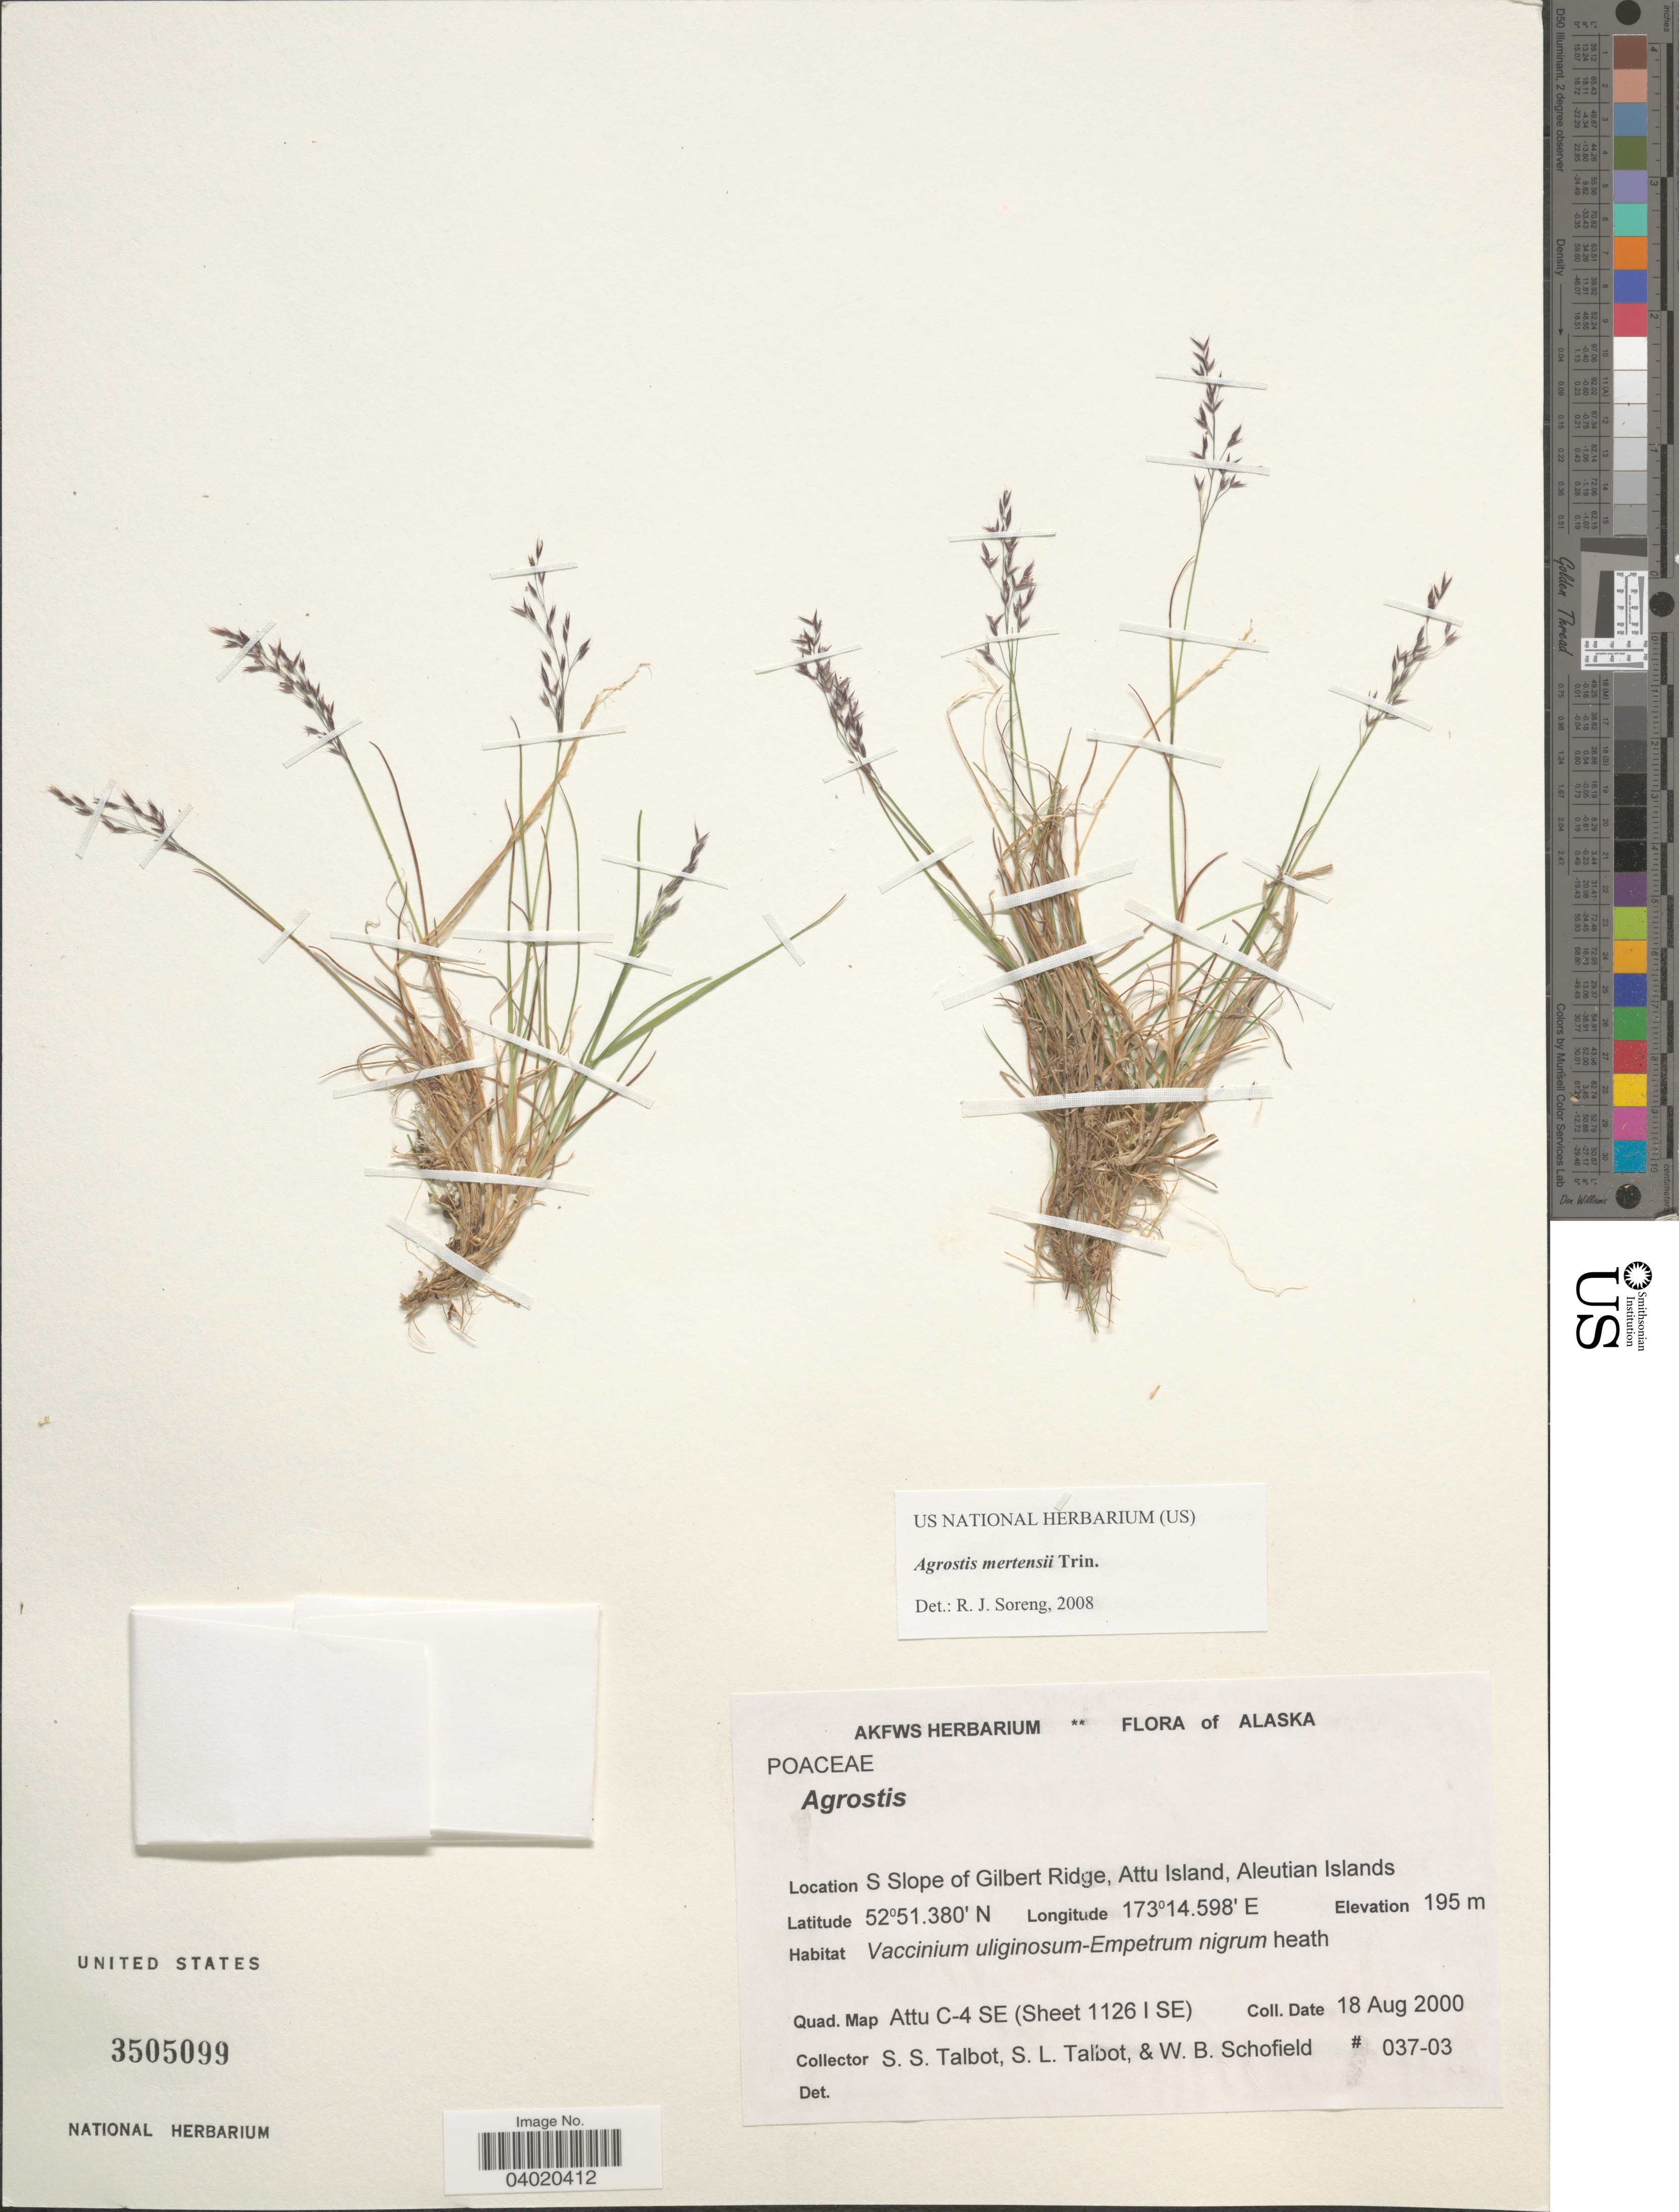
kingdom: Plantae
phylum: Tracheophyta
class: Liliopsida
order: Poales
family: Poaceae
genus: Agrostis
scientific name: Agrostis mertensii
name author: Trin.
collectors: S. S. Talbot, S. Talbot & W. Schofield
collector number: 037-03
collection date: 2000-08-18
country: United States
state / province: Alaska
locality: S Slope of Gilbert Ridge, Attu Island, Aleutian Islands. Quad. Map Attu C-4 SE (Sheet 1126 I NW).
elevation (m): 195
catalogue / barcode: US 3505099